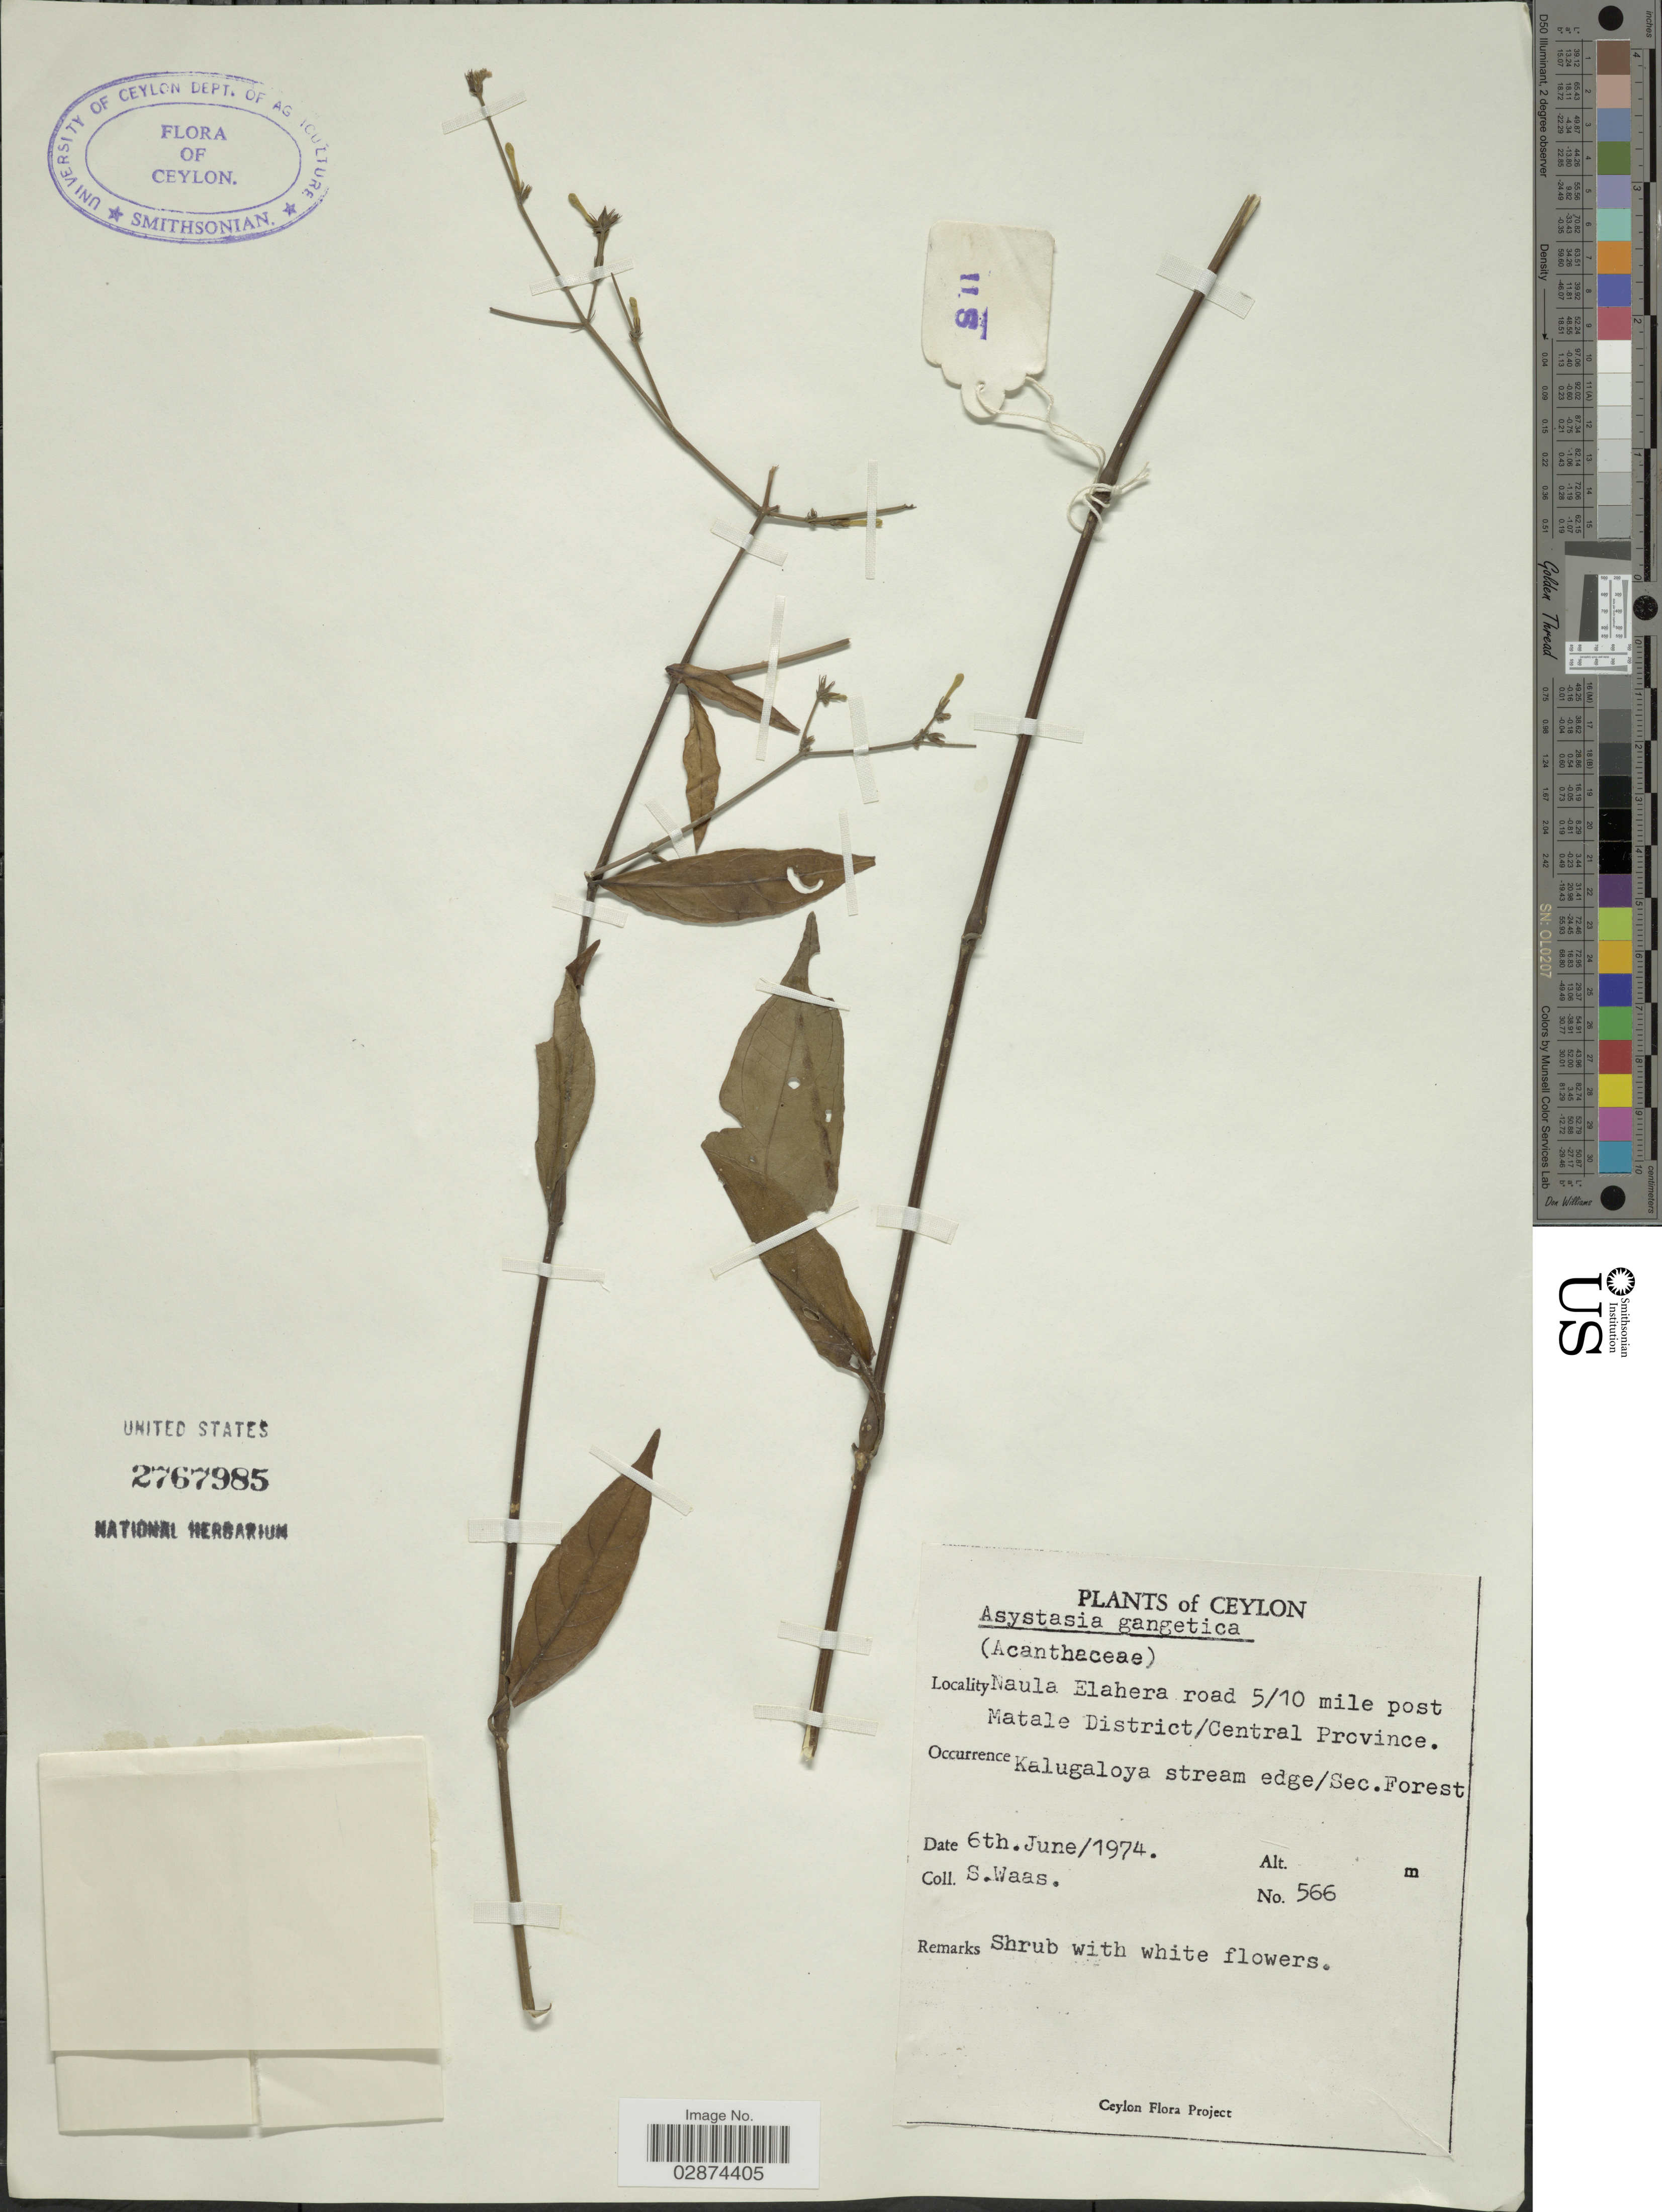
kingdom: Plantae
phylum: Tracheophyta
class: Magnoliopsida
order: Lamiales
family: Acanthaceae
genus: Rhinacanthus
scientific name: Rhinacanthus nasutus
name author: (L.) Kurz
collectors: S. Waas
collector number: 566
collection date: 1974-06-06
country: Sri Lanka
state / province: Central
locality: Ceylon. Naula Elahera road 5/10 mile post Matale District.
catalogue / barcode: US 2767985